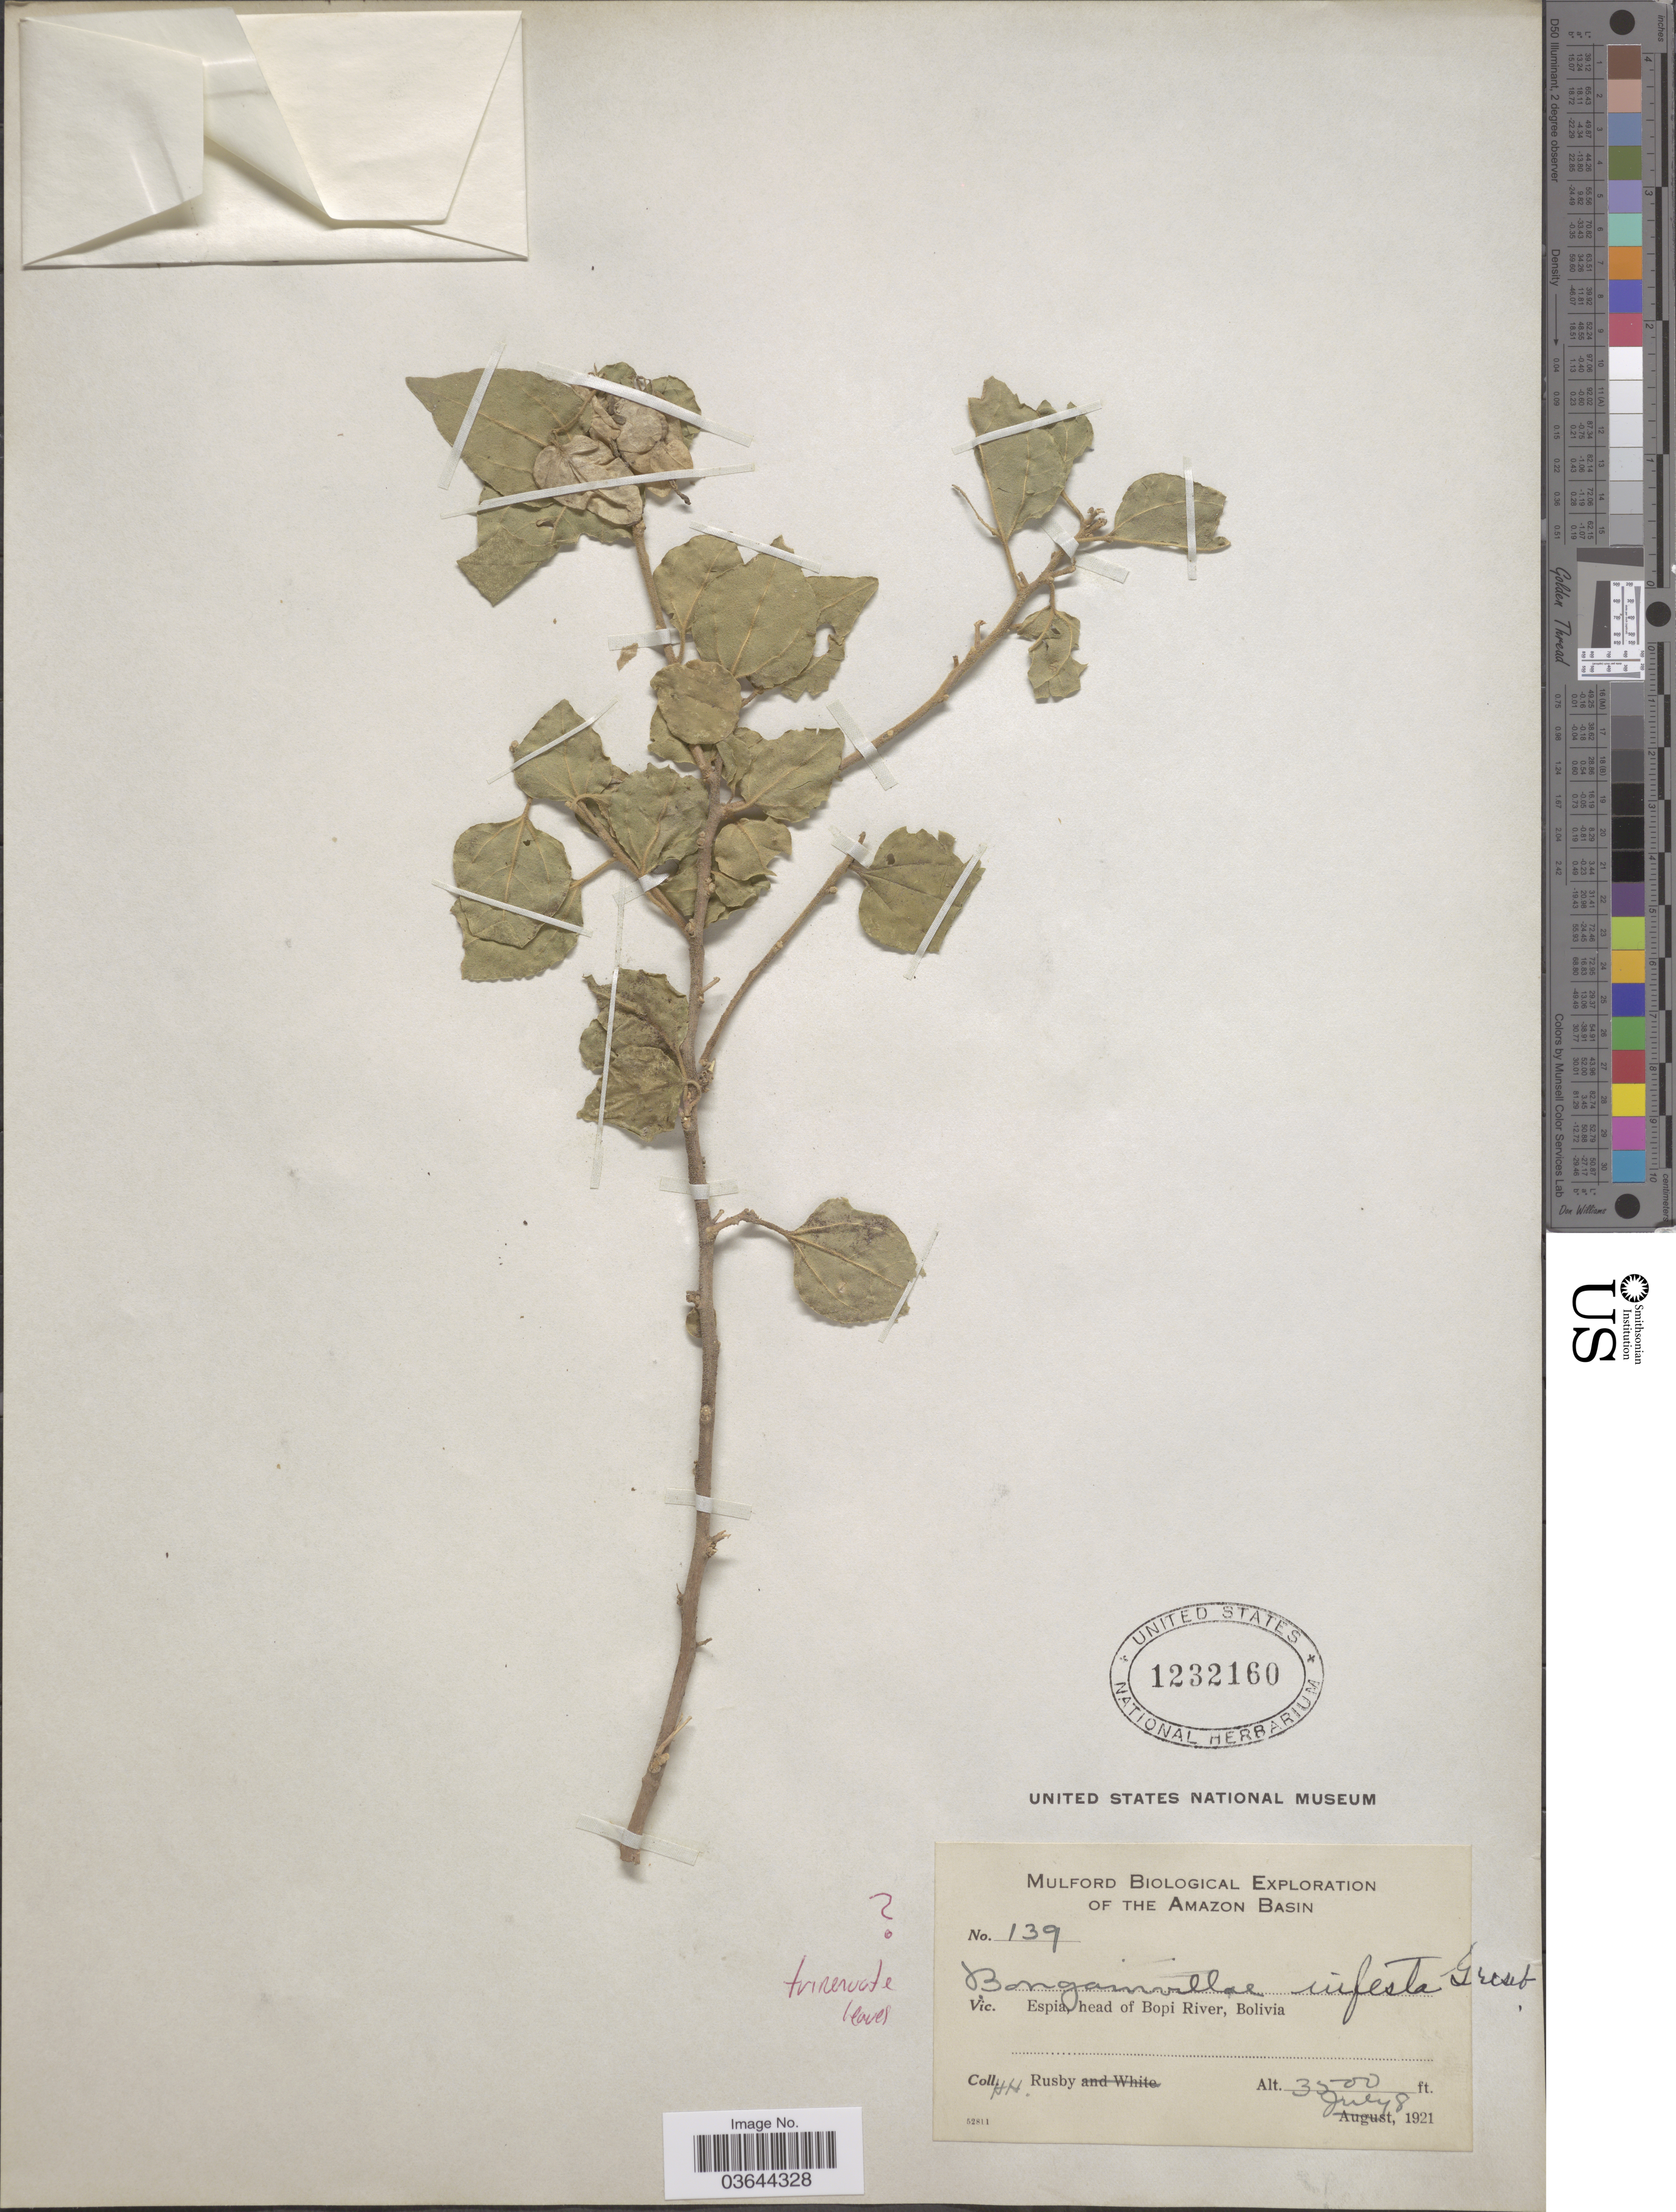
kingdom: Plantae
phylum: Tracheophyta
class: Magnoliopsida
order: Caryophyllales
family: Nyctaginaceae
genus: Bougainvillea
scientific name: Bougainvillea infesta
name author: Griseb.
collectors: H. H. Rusby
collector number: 139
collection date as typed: July 8, 1921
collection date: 1921-07-08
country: Bolivia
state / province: La Paz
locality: Espia, head of Bopi River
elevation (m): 1067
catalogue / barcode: US 1232160